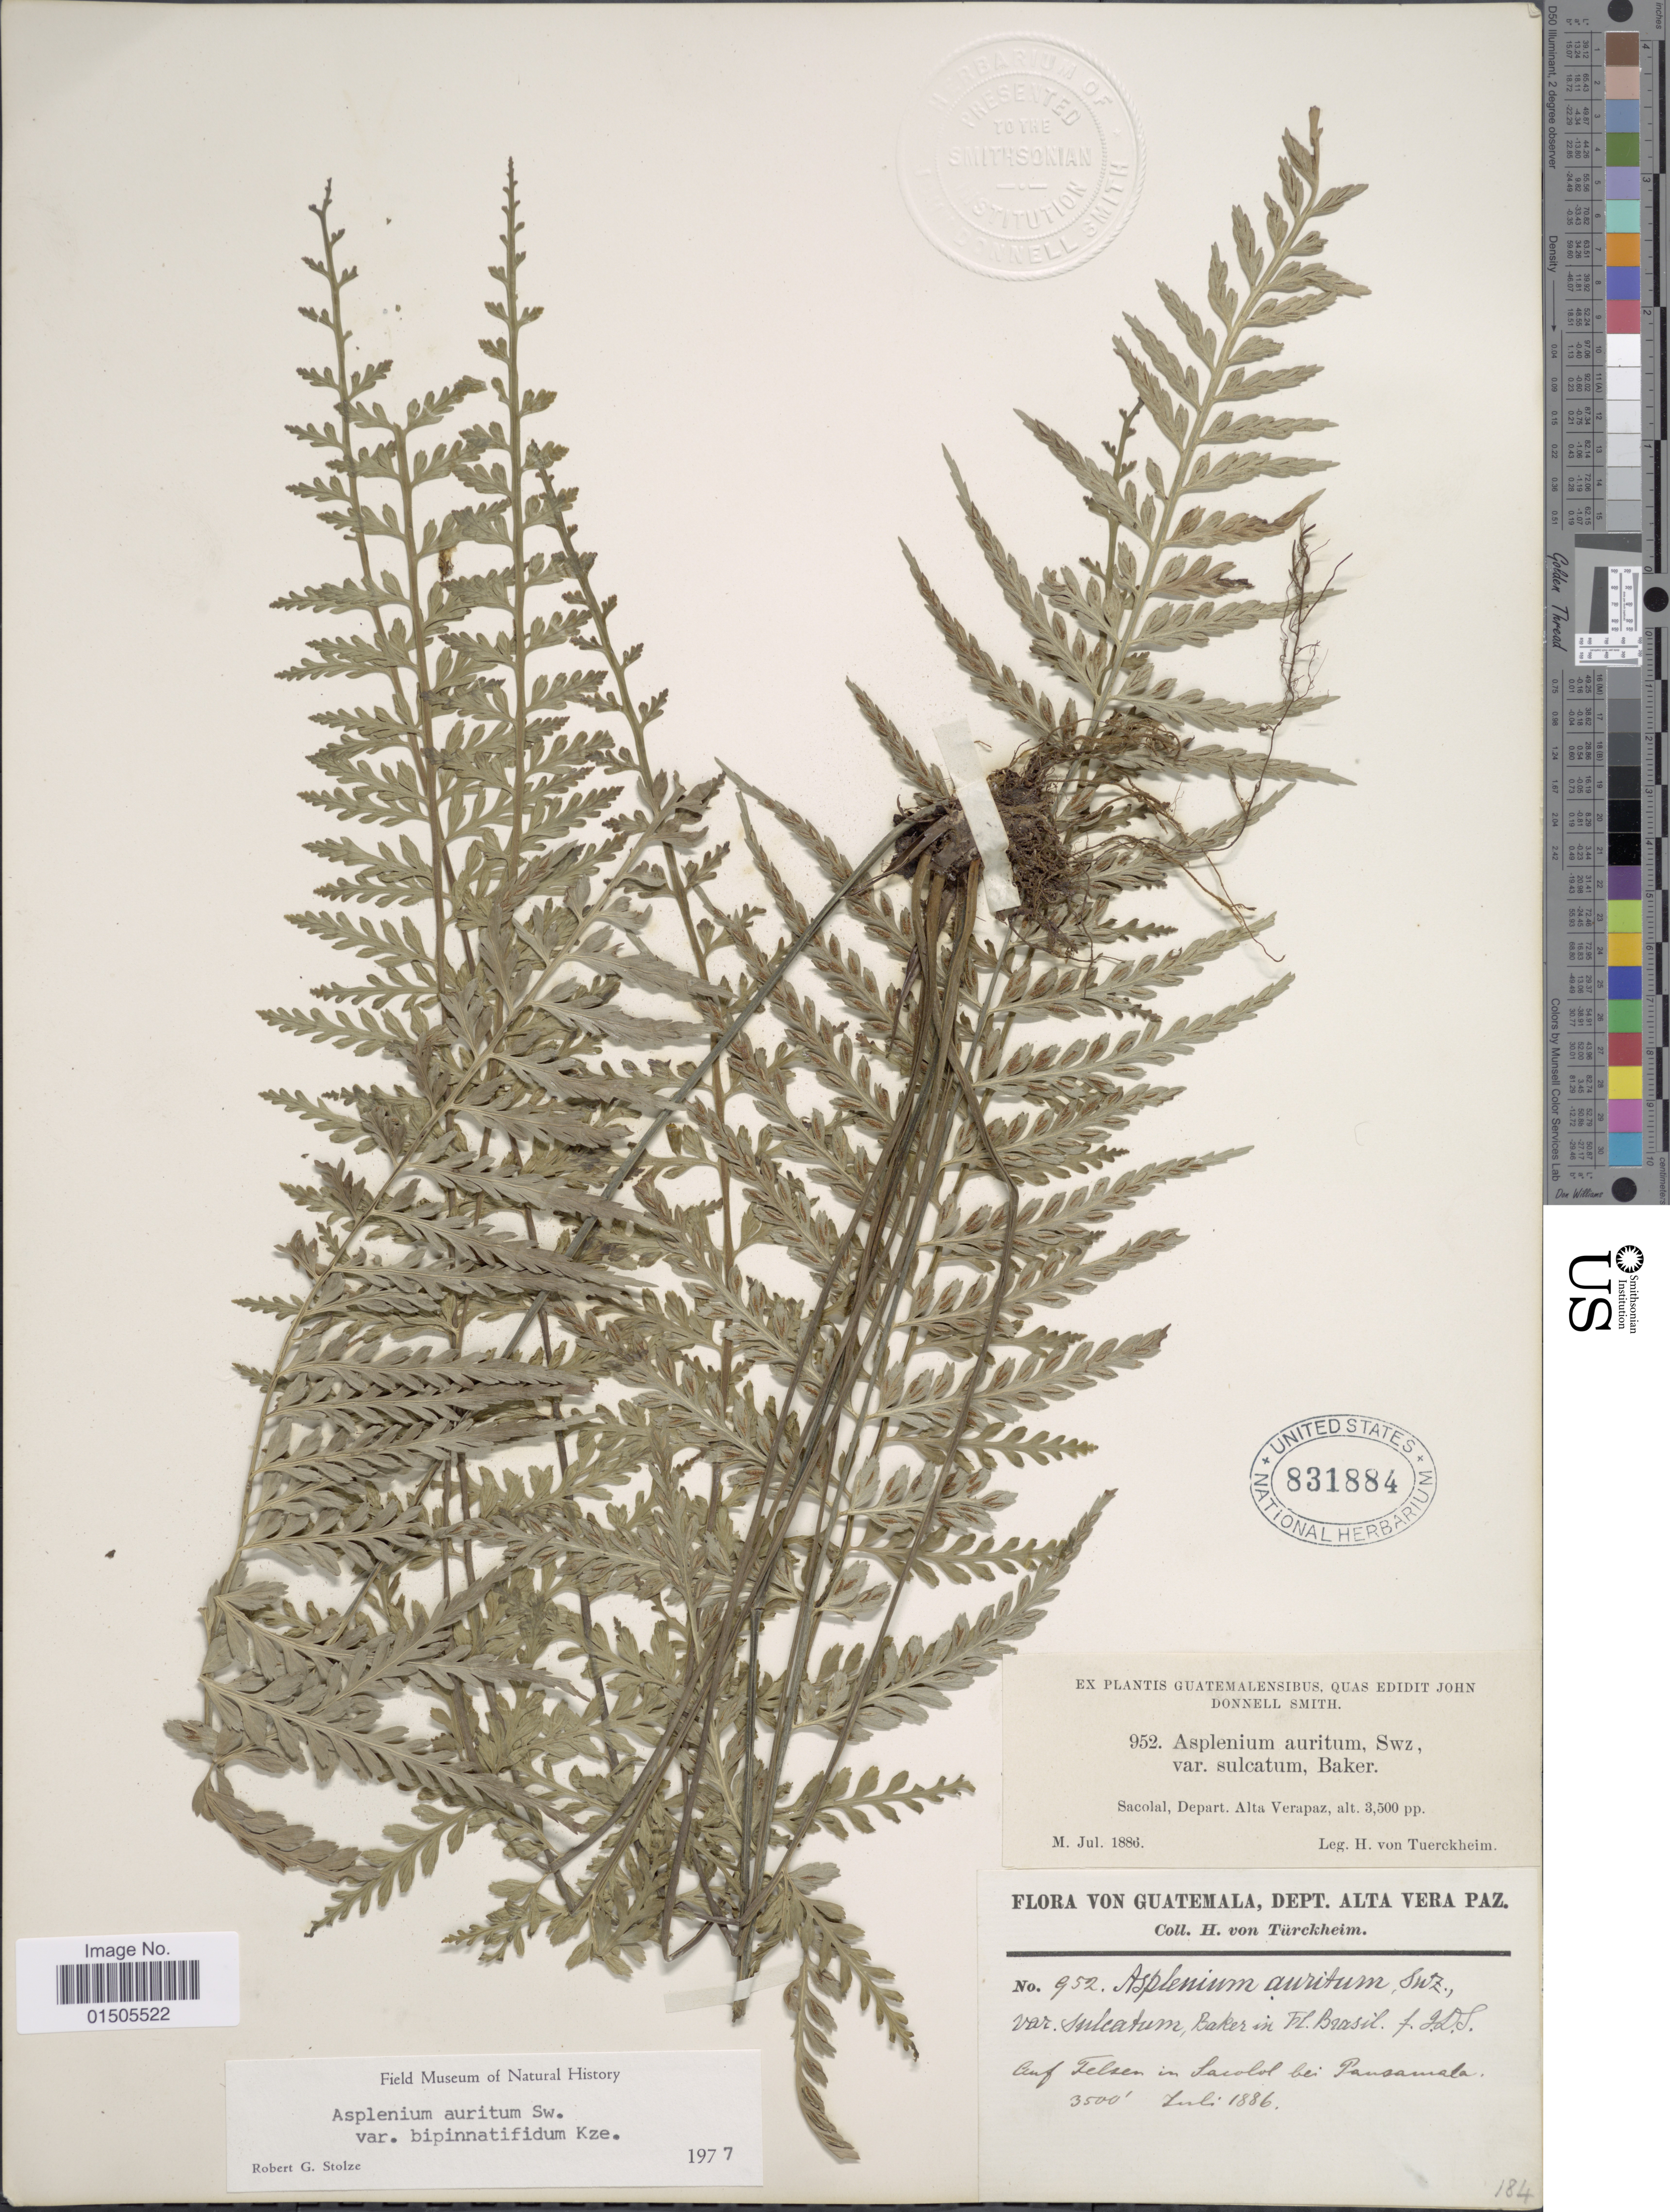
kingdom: Plantae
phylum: Tracheophyta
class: Polypodiopsida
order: Polypodiales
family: Aspleniaceae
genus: Asplenium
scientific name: Asplenium auritum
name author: Sw.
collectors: H. von Tuerckheim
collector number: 952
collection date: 1886-07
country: Guatemala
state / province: Alta Verapaz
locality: Sacolal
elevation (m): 1067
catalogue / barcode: US 831884